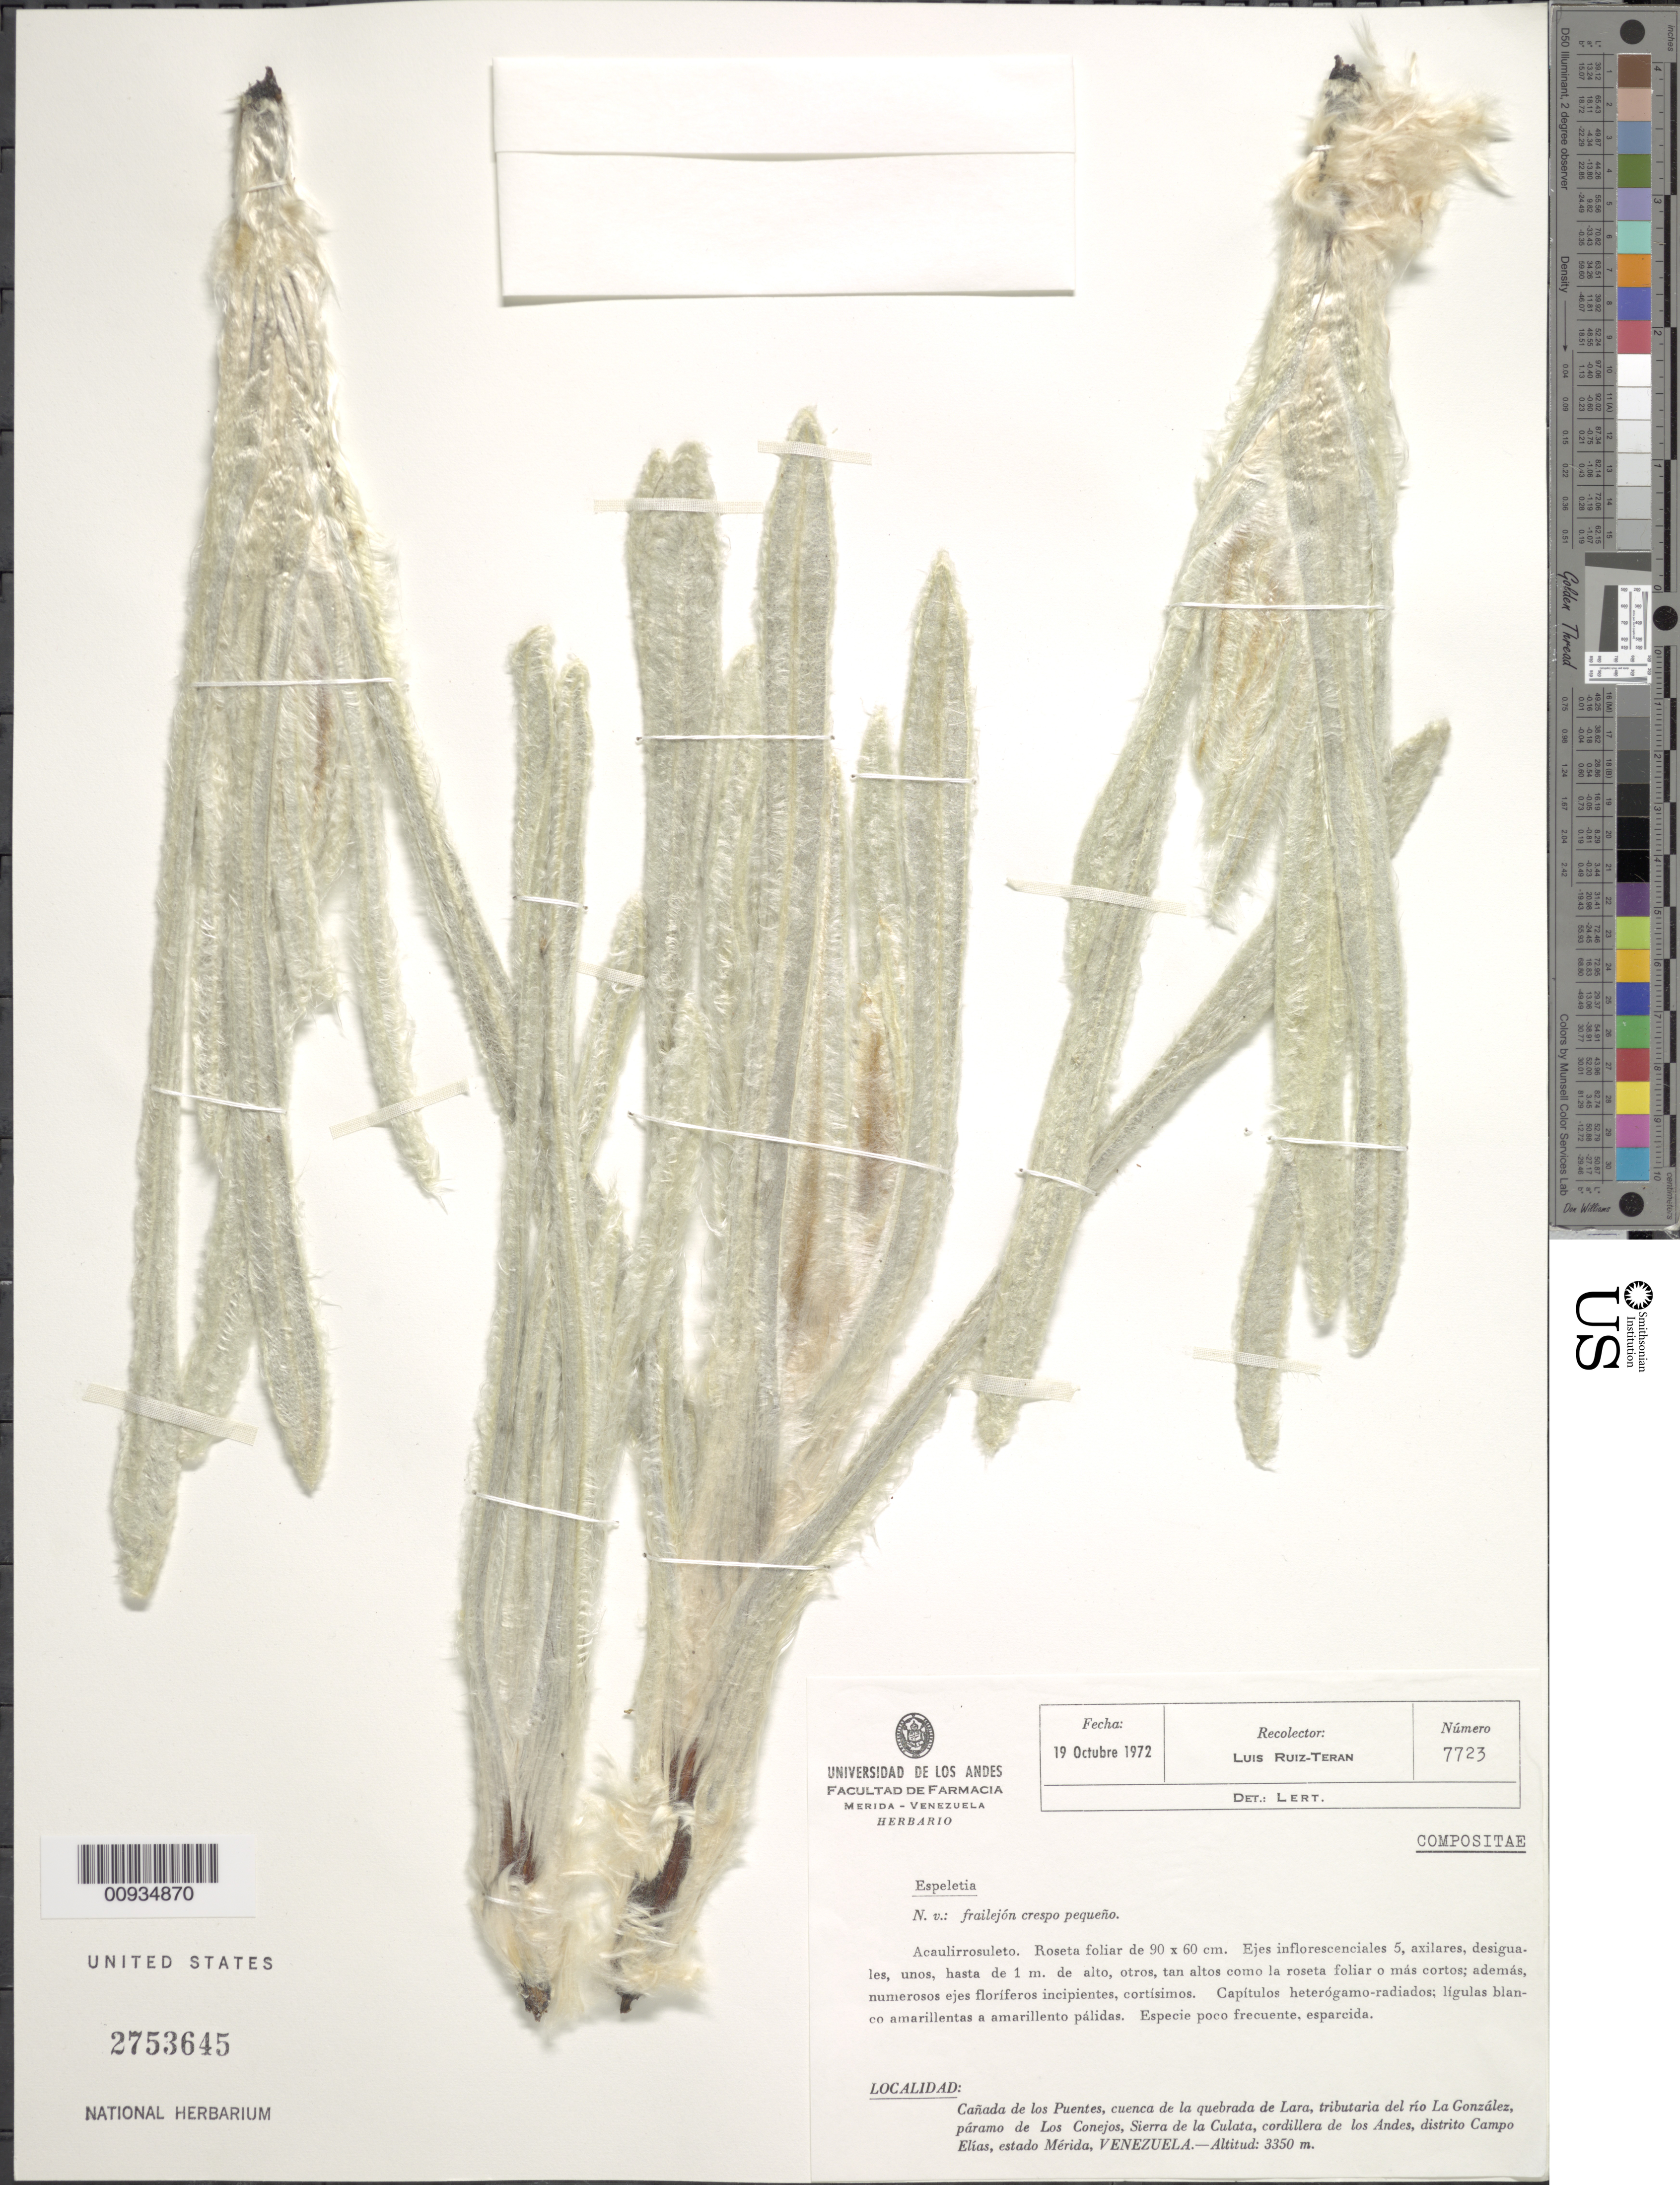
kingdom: Plantae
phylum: Tracheophyta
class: Magnoliopsida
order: Asterales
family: Asteraceae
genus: Espeletiopsis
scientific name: Espeletiopsis pozoensis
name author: (Cuatrec.) Cuatrec.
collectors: L. E. Ruíz-Terán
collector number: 7723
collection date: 1972-10-19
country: Venezuela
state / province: Mérida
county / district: Campo Elías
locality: Páramo de Los Conejos. Cañada de los Puentes, cuenca de la Quebrada de Lara, tributaria del Río La Gonzáles, Sierra de la Culata, Cordillera de los Andes.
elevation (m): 3350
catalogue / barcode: US 2753645